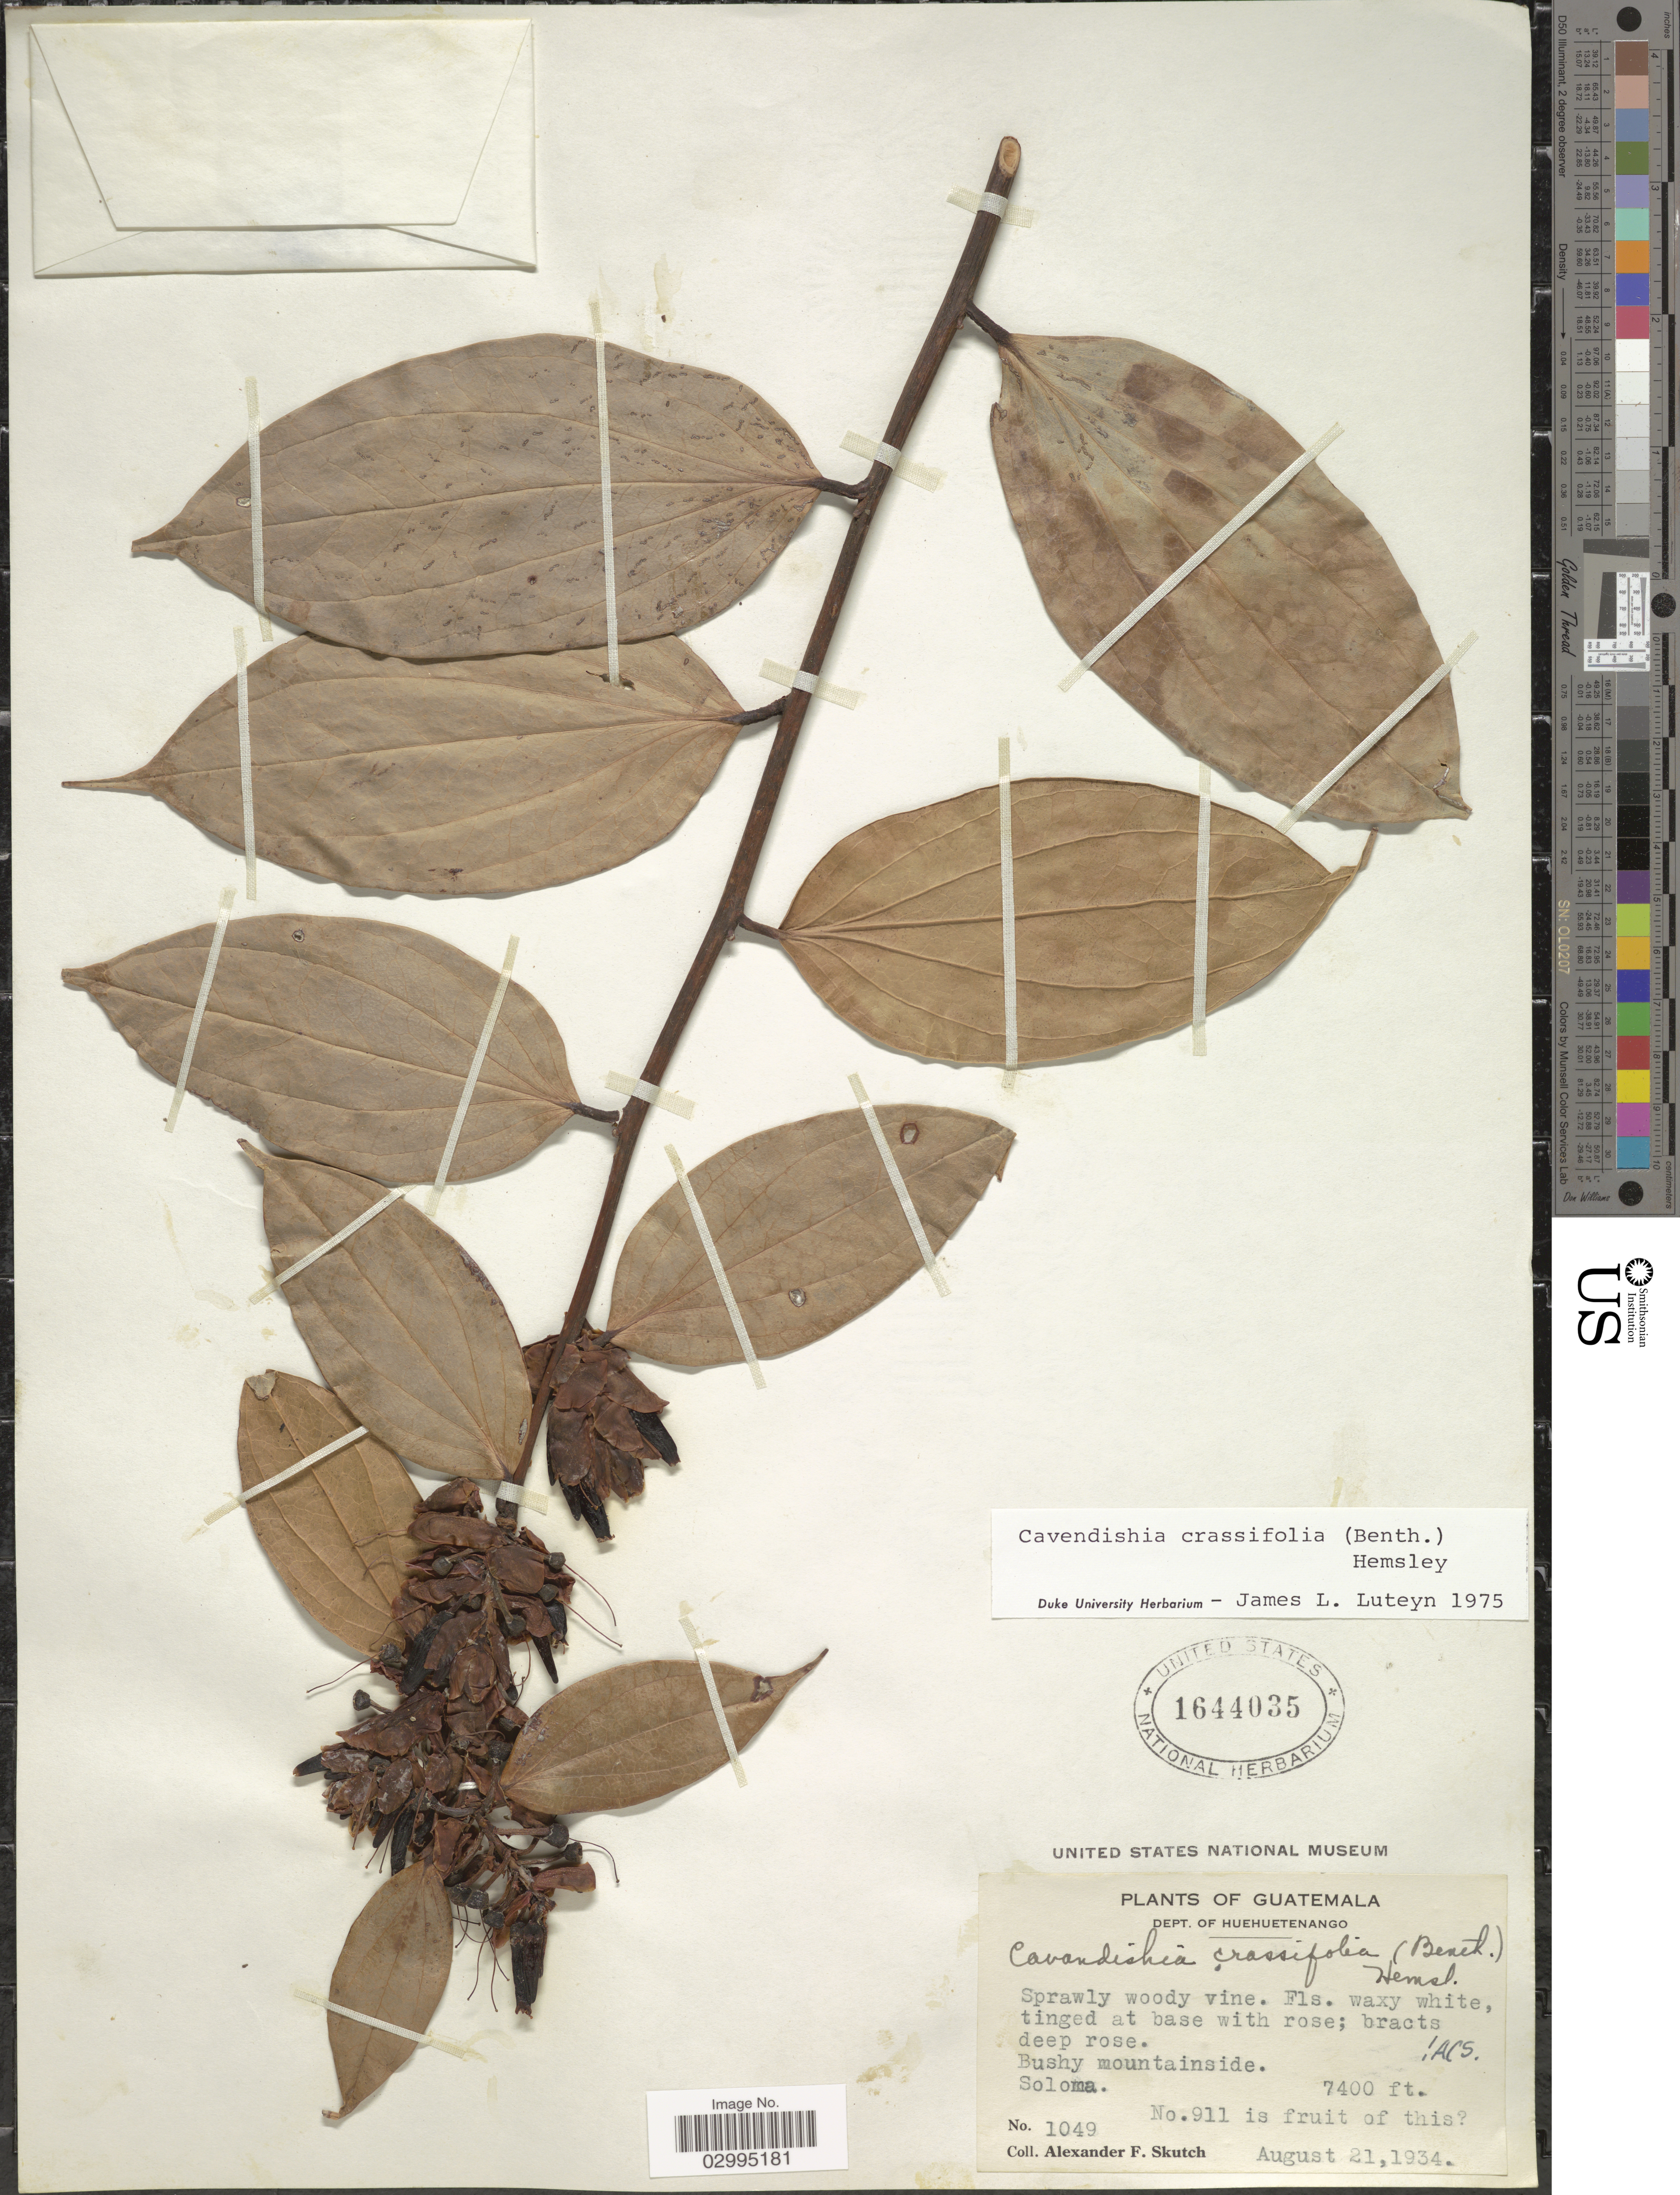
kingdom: Plantae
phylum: Tracheophyta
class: Magnoliopsida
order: Ericales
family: Ericaceae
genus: Cavendishia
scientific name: Cavendishia crassifolia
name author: (Benth.) Hemsl.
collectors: A. F. Skutch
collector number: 1049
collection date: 1934-08-21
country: Guatemala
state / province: Huehuetenango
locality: Dept. of Huehuetenango. Bushy mountainside. Soloma.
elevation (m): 2256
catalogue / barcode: US 1644035